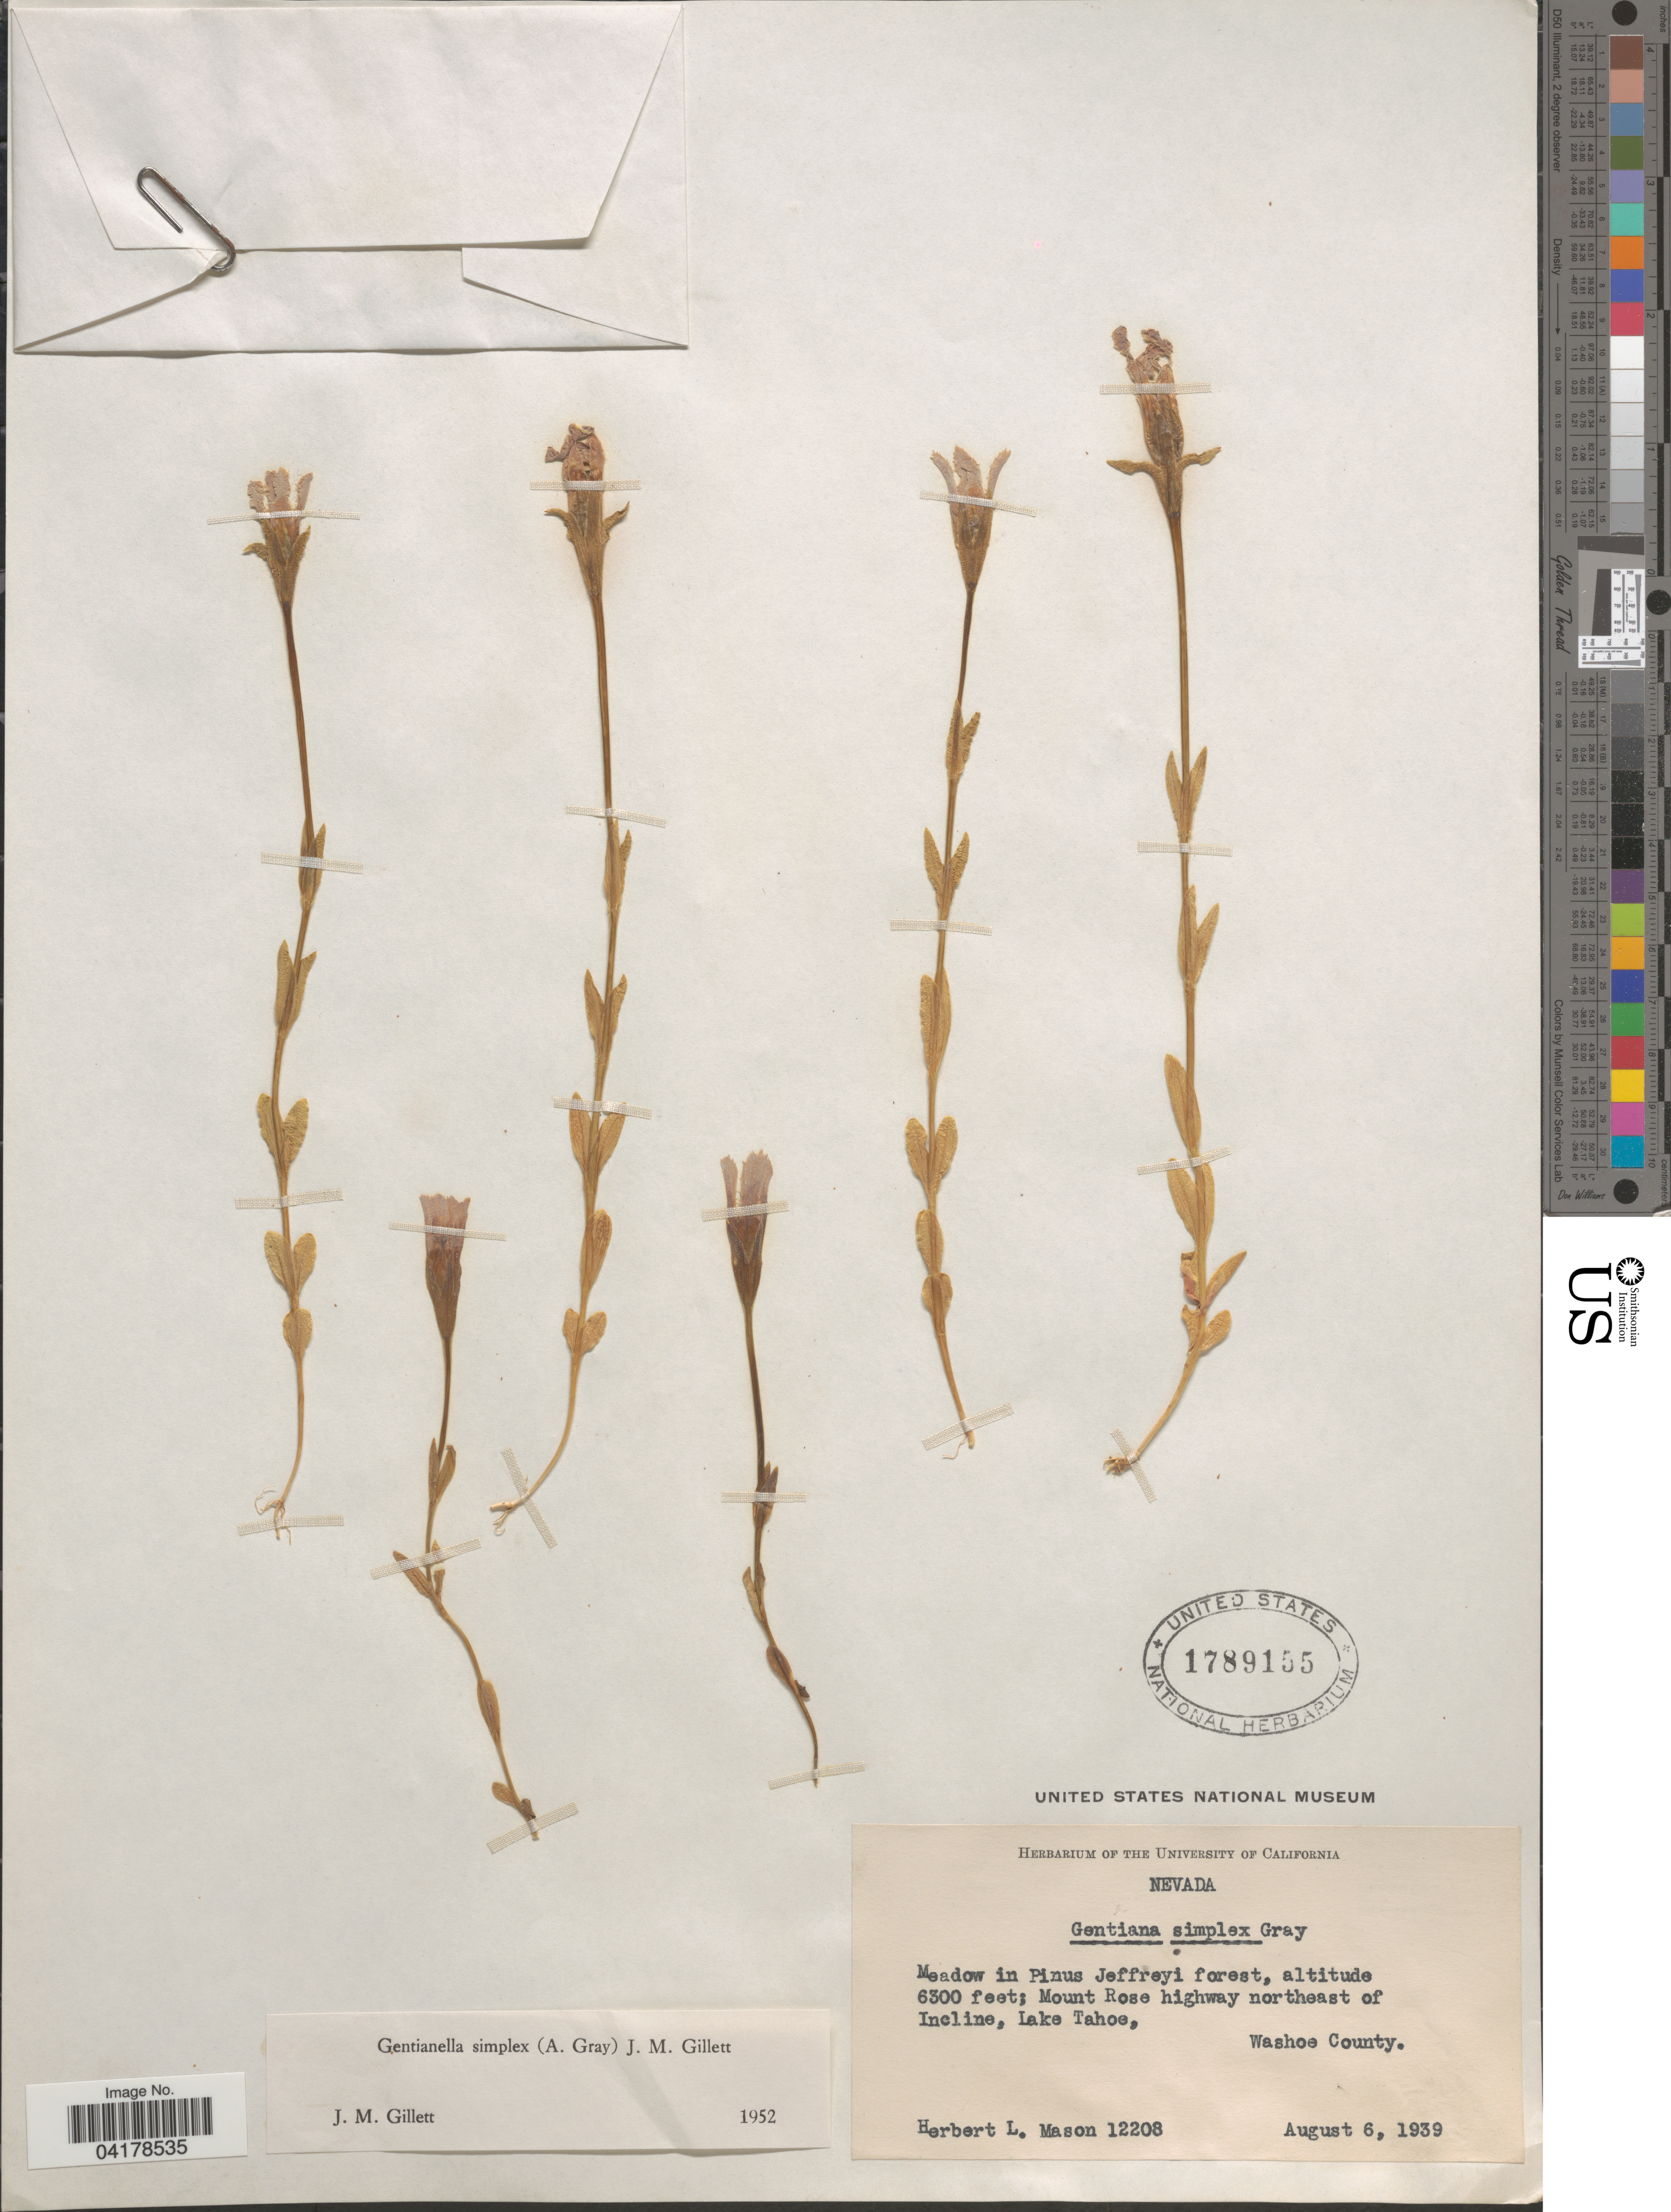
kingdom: Plantae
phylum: Tracheophyta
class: Magnoliopsida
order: Gentianales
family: Gentianaceae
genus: Gentianella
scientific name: Gentianella simplex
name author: (A. Gray) J.M. Gillett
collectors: H. L. Mason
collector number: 12208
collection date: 1939-08-06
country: United States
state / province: Nevada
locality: Mount Rose highway northeast of Incline, Lake Tahoe, Washoe County.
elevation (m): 1920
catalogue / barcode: US 1789155